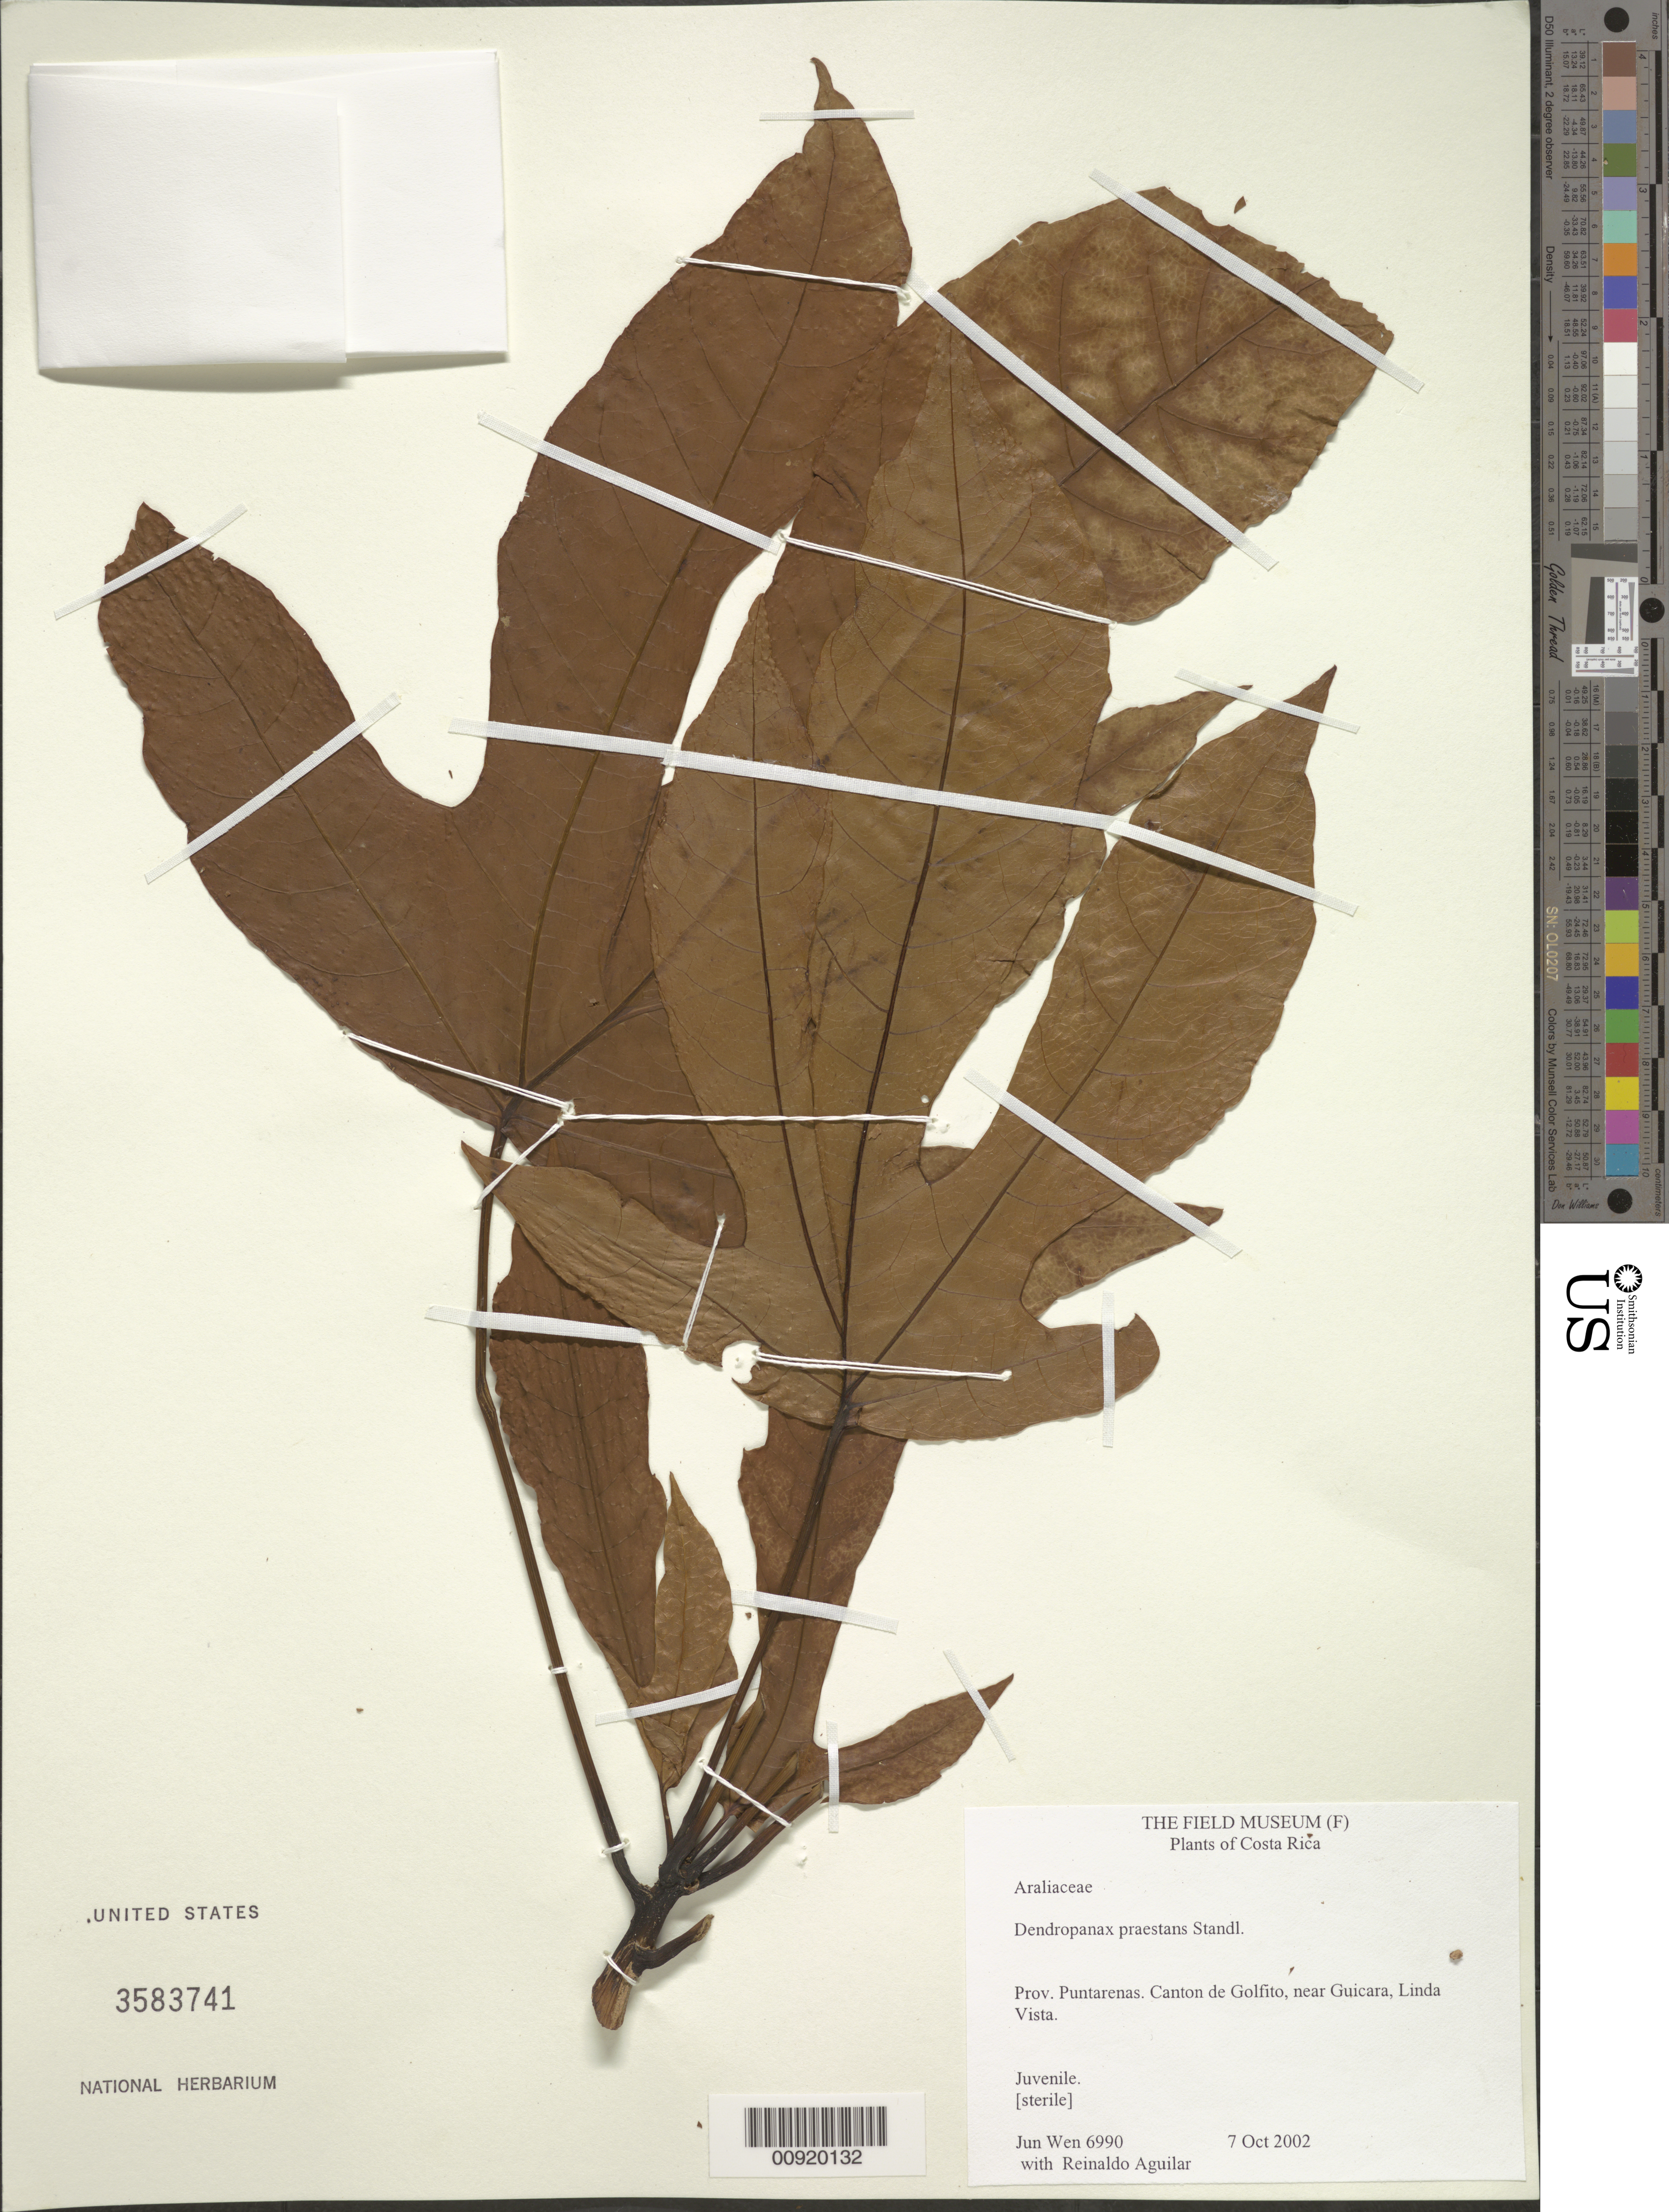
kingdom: Plantae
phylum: Tracheophyta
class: Magnoliopsida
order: Apiales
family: Araliaceae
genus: Dendropanax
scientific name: Dendropanax praestans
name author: Standl.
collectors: J. Wen & R. Aguilar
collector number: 6990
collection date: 2002-10-07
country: Costa Rica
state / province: Puntarenas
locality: Canton de Golfito, near Guicara, Linda Vista.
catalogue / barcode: US 3583741